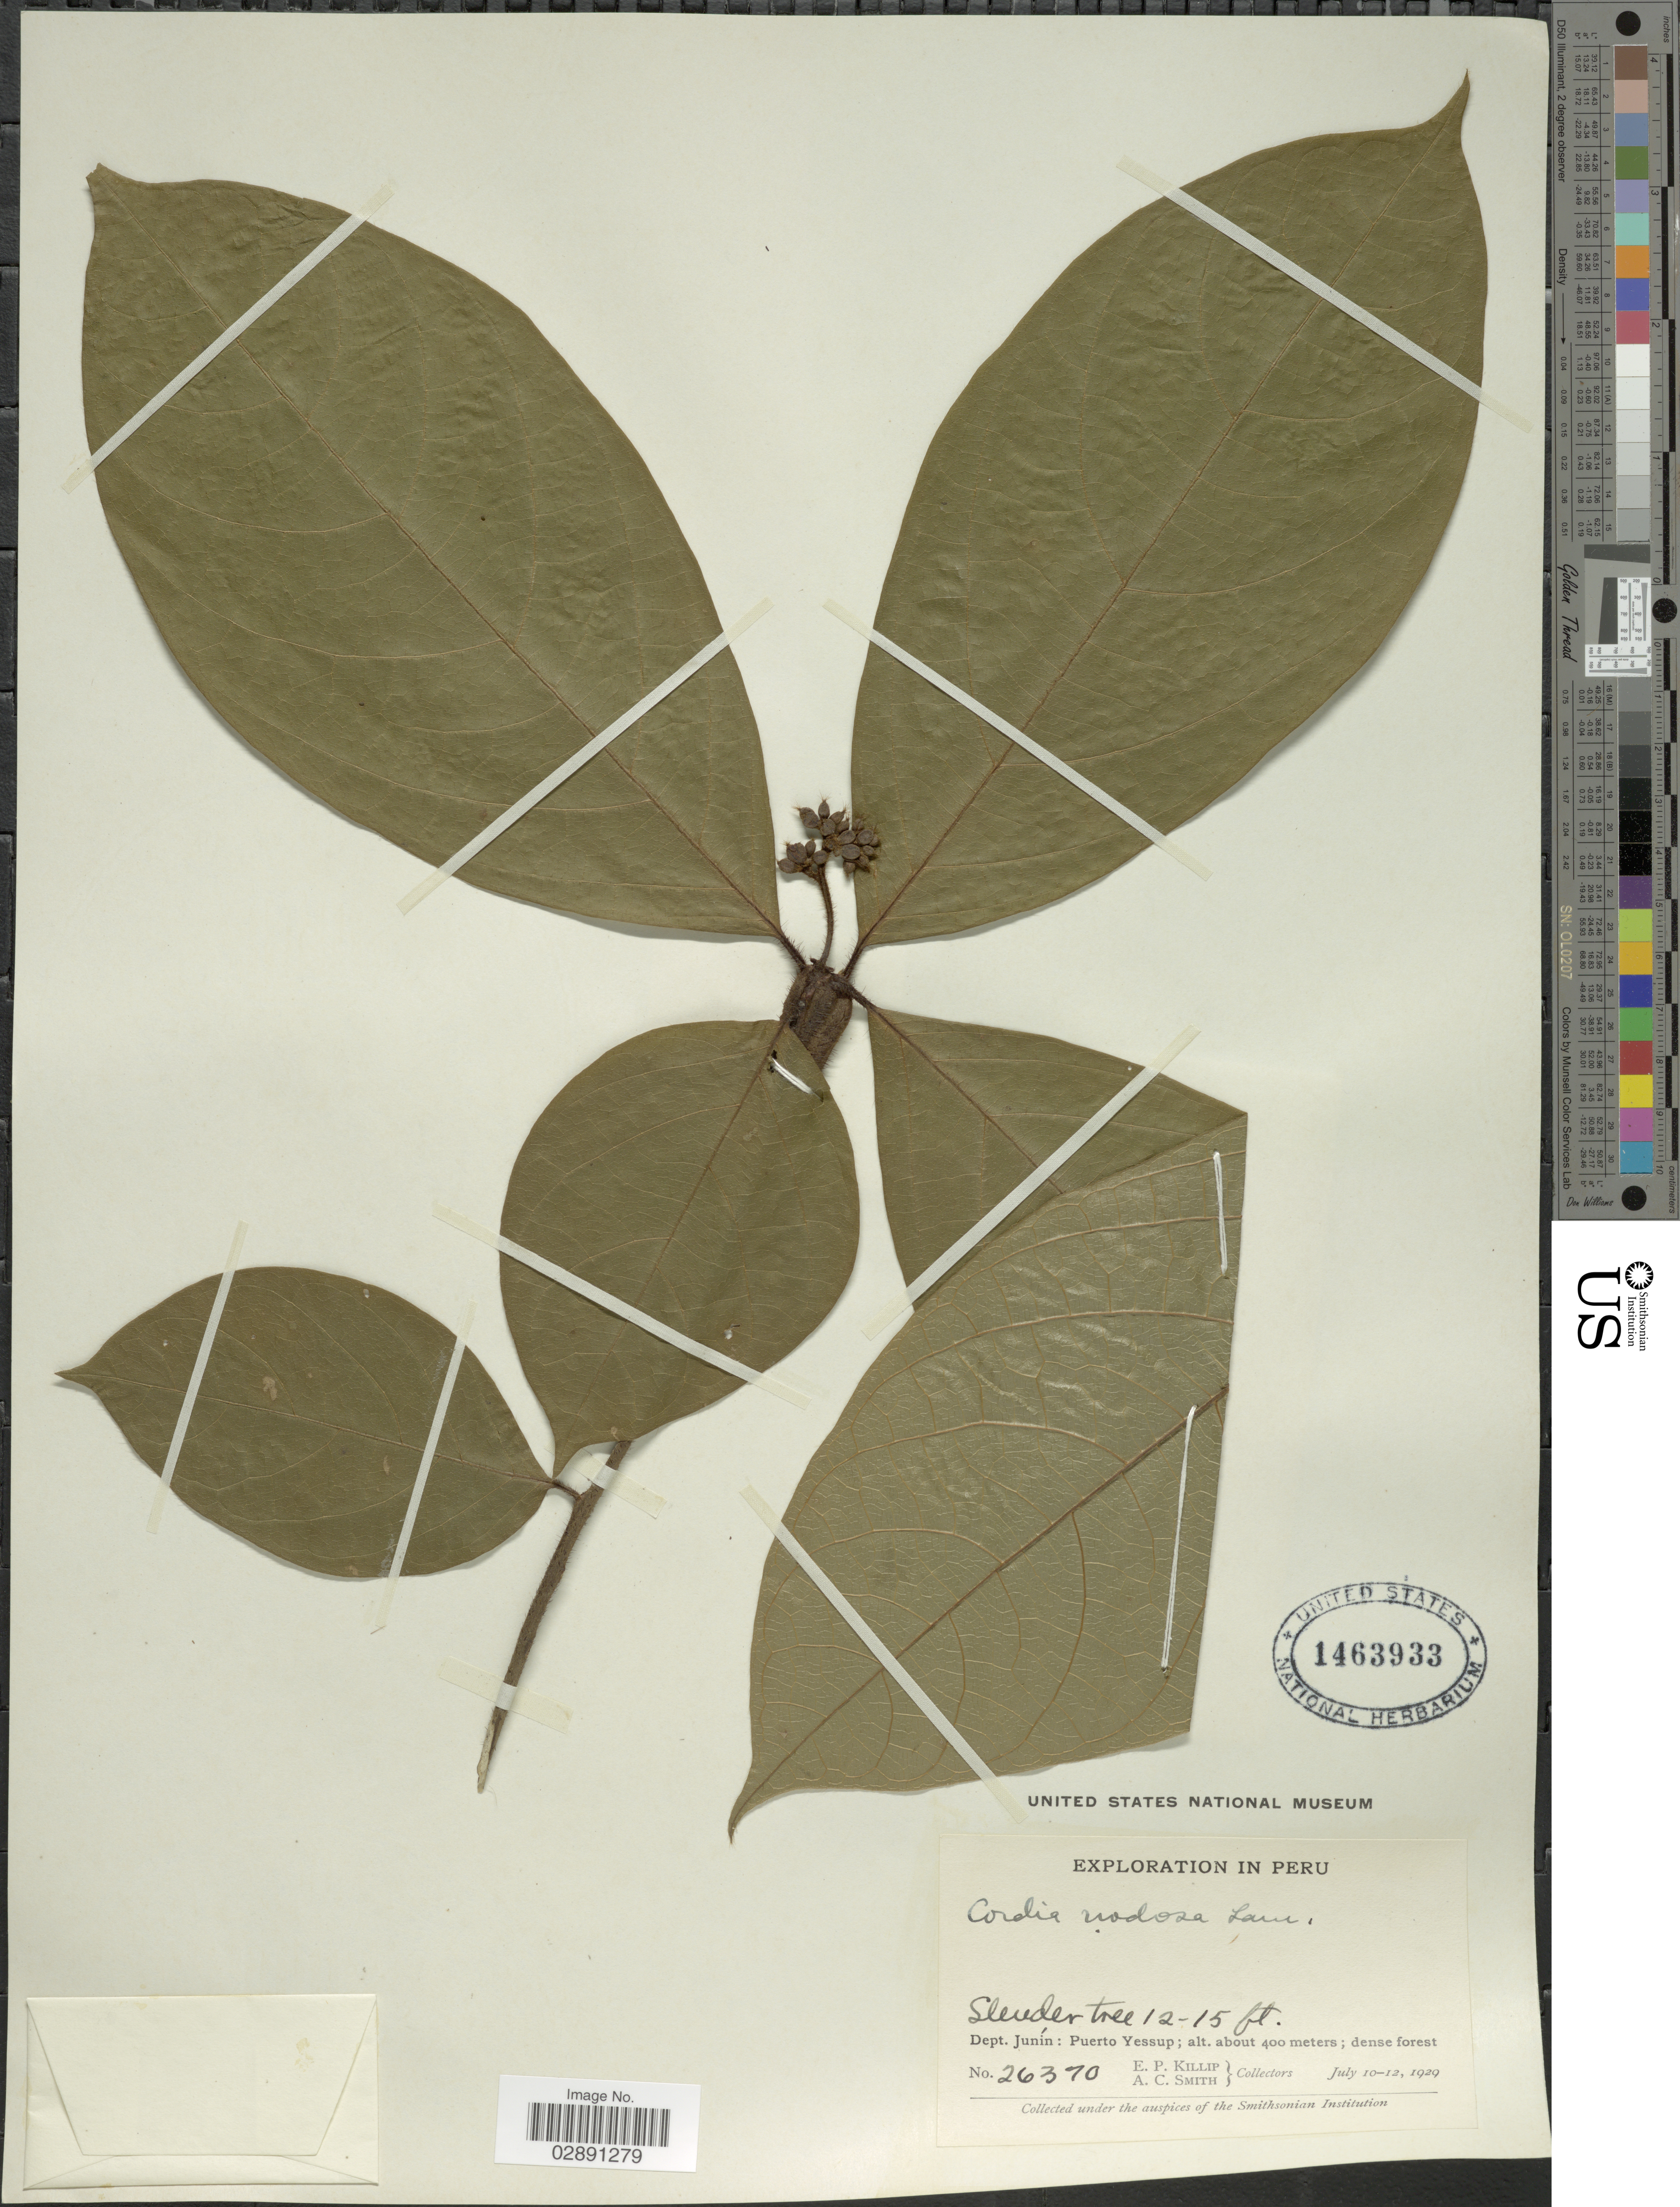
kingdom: Plantae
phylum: Tracheophyta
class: Magnoliopsida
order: Boraginales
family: Cordiaceae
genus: Cordia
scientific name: Cordia nodosa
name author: Lam.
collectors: E. P. Killip & A. C. Smith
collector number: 26370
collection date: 1929-07-10/1929-07-12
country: Peru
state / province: Junín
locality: Dept. Junín: Puerto Yessup.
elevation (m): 400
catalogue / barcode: US 1463933